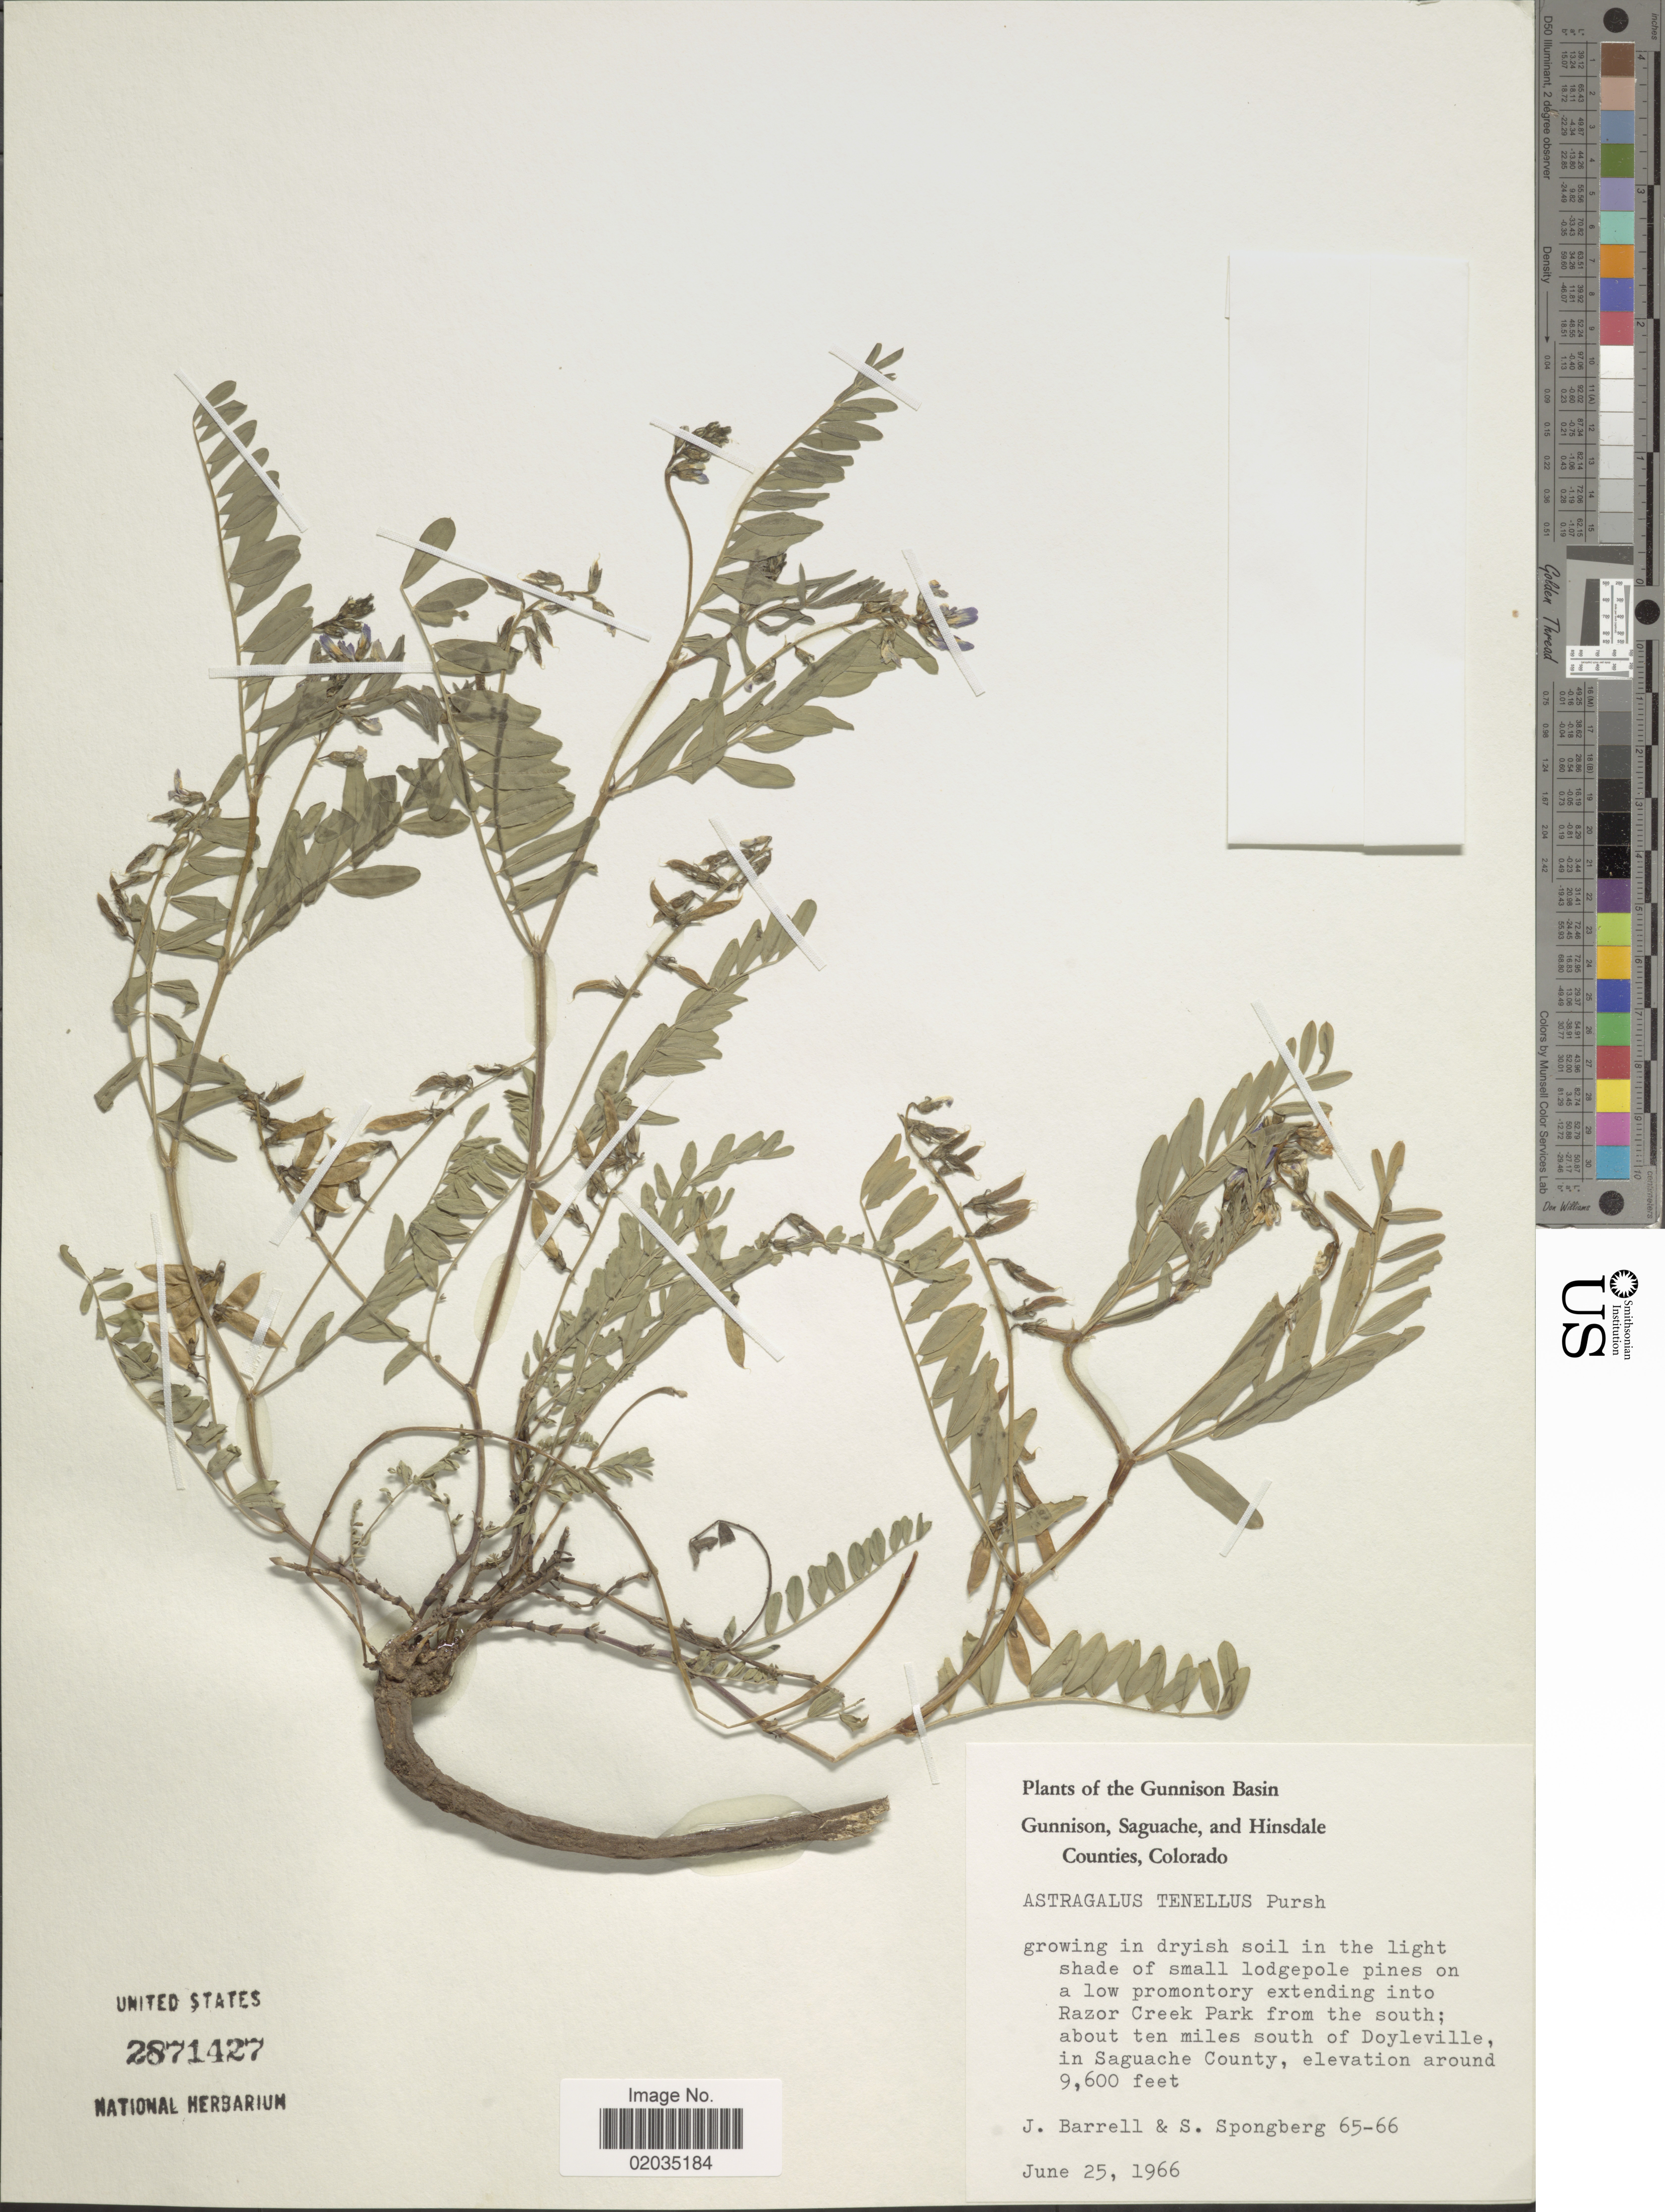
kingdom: Plantae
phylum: Tracheophyta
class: Magnoliopsida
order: Fabales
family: Fabaceae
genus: Astragalus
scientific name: Astragalus tenellus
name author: Pursh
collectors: J. Barrell & S. A.Spongberg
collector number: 65-66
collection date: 1966-06-25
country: United States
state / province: Colorado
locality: The Gunnison Basin Gunnison, Saguache, and Hinsdale Counties, growing in dryish soil in the light shade of small lodgepole pines on a low promontory extending into Razor Creek Park from the south; about ten miles south of Doyleville, in Saguache County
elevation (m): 2926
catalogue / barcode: US 2871427